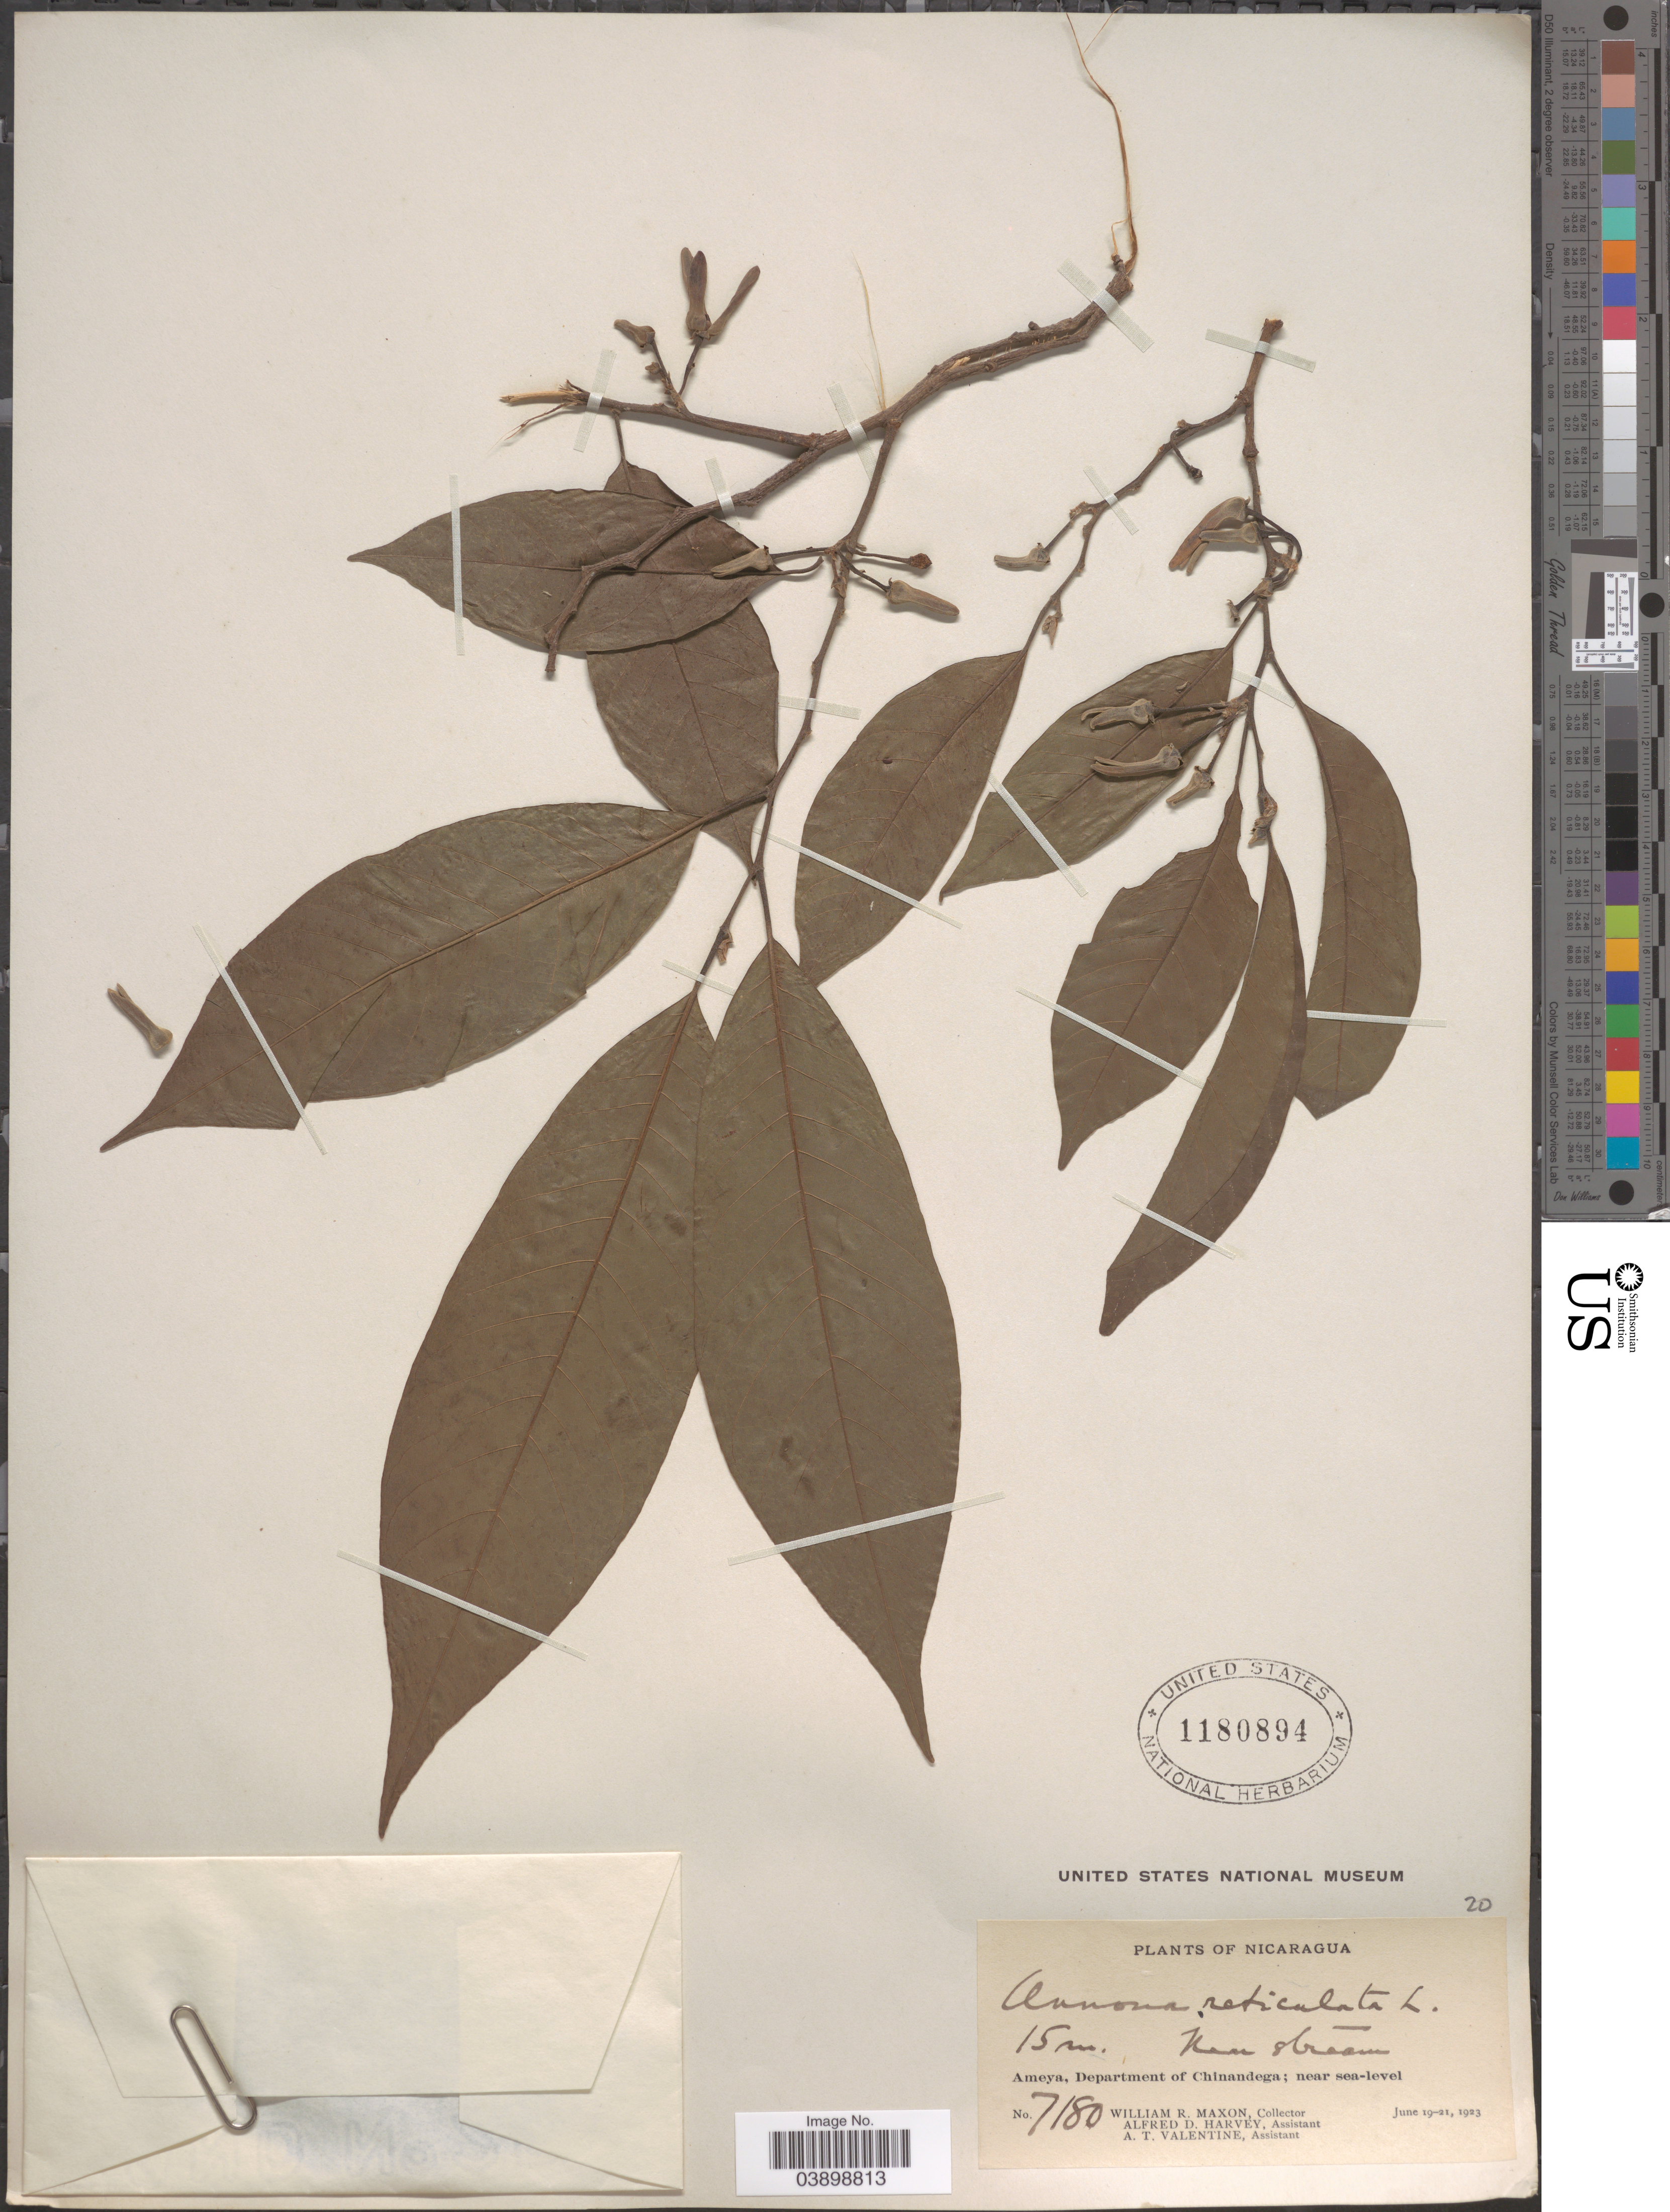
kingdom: Plantae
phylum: Tracheophyta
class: Magnoliopsida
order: Magnoliales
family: Annonaceae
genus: Annona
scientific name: Annona reticulata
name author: L.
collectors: W. R. Maxon, A. D. Harvey & A. Valentine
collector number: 7180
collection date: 1923-06-19/1923-06-21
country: Nicaragua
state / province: Chinandega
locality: Ameya, Department of Chinandega.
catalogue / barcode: US 1180894